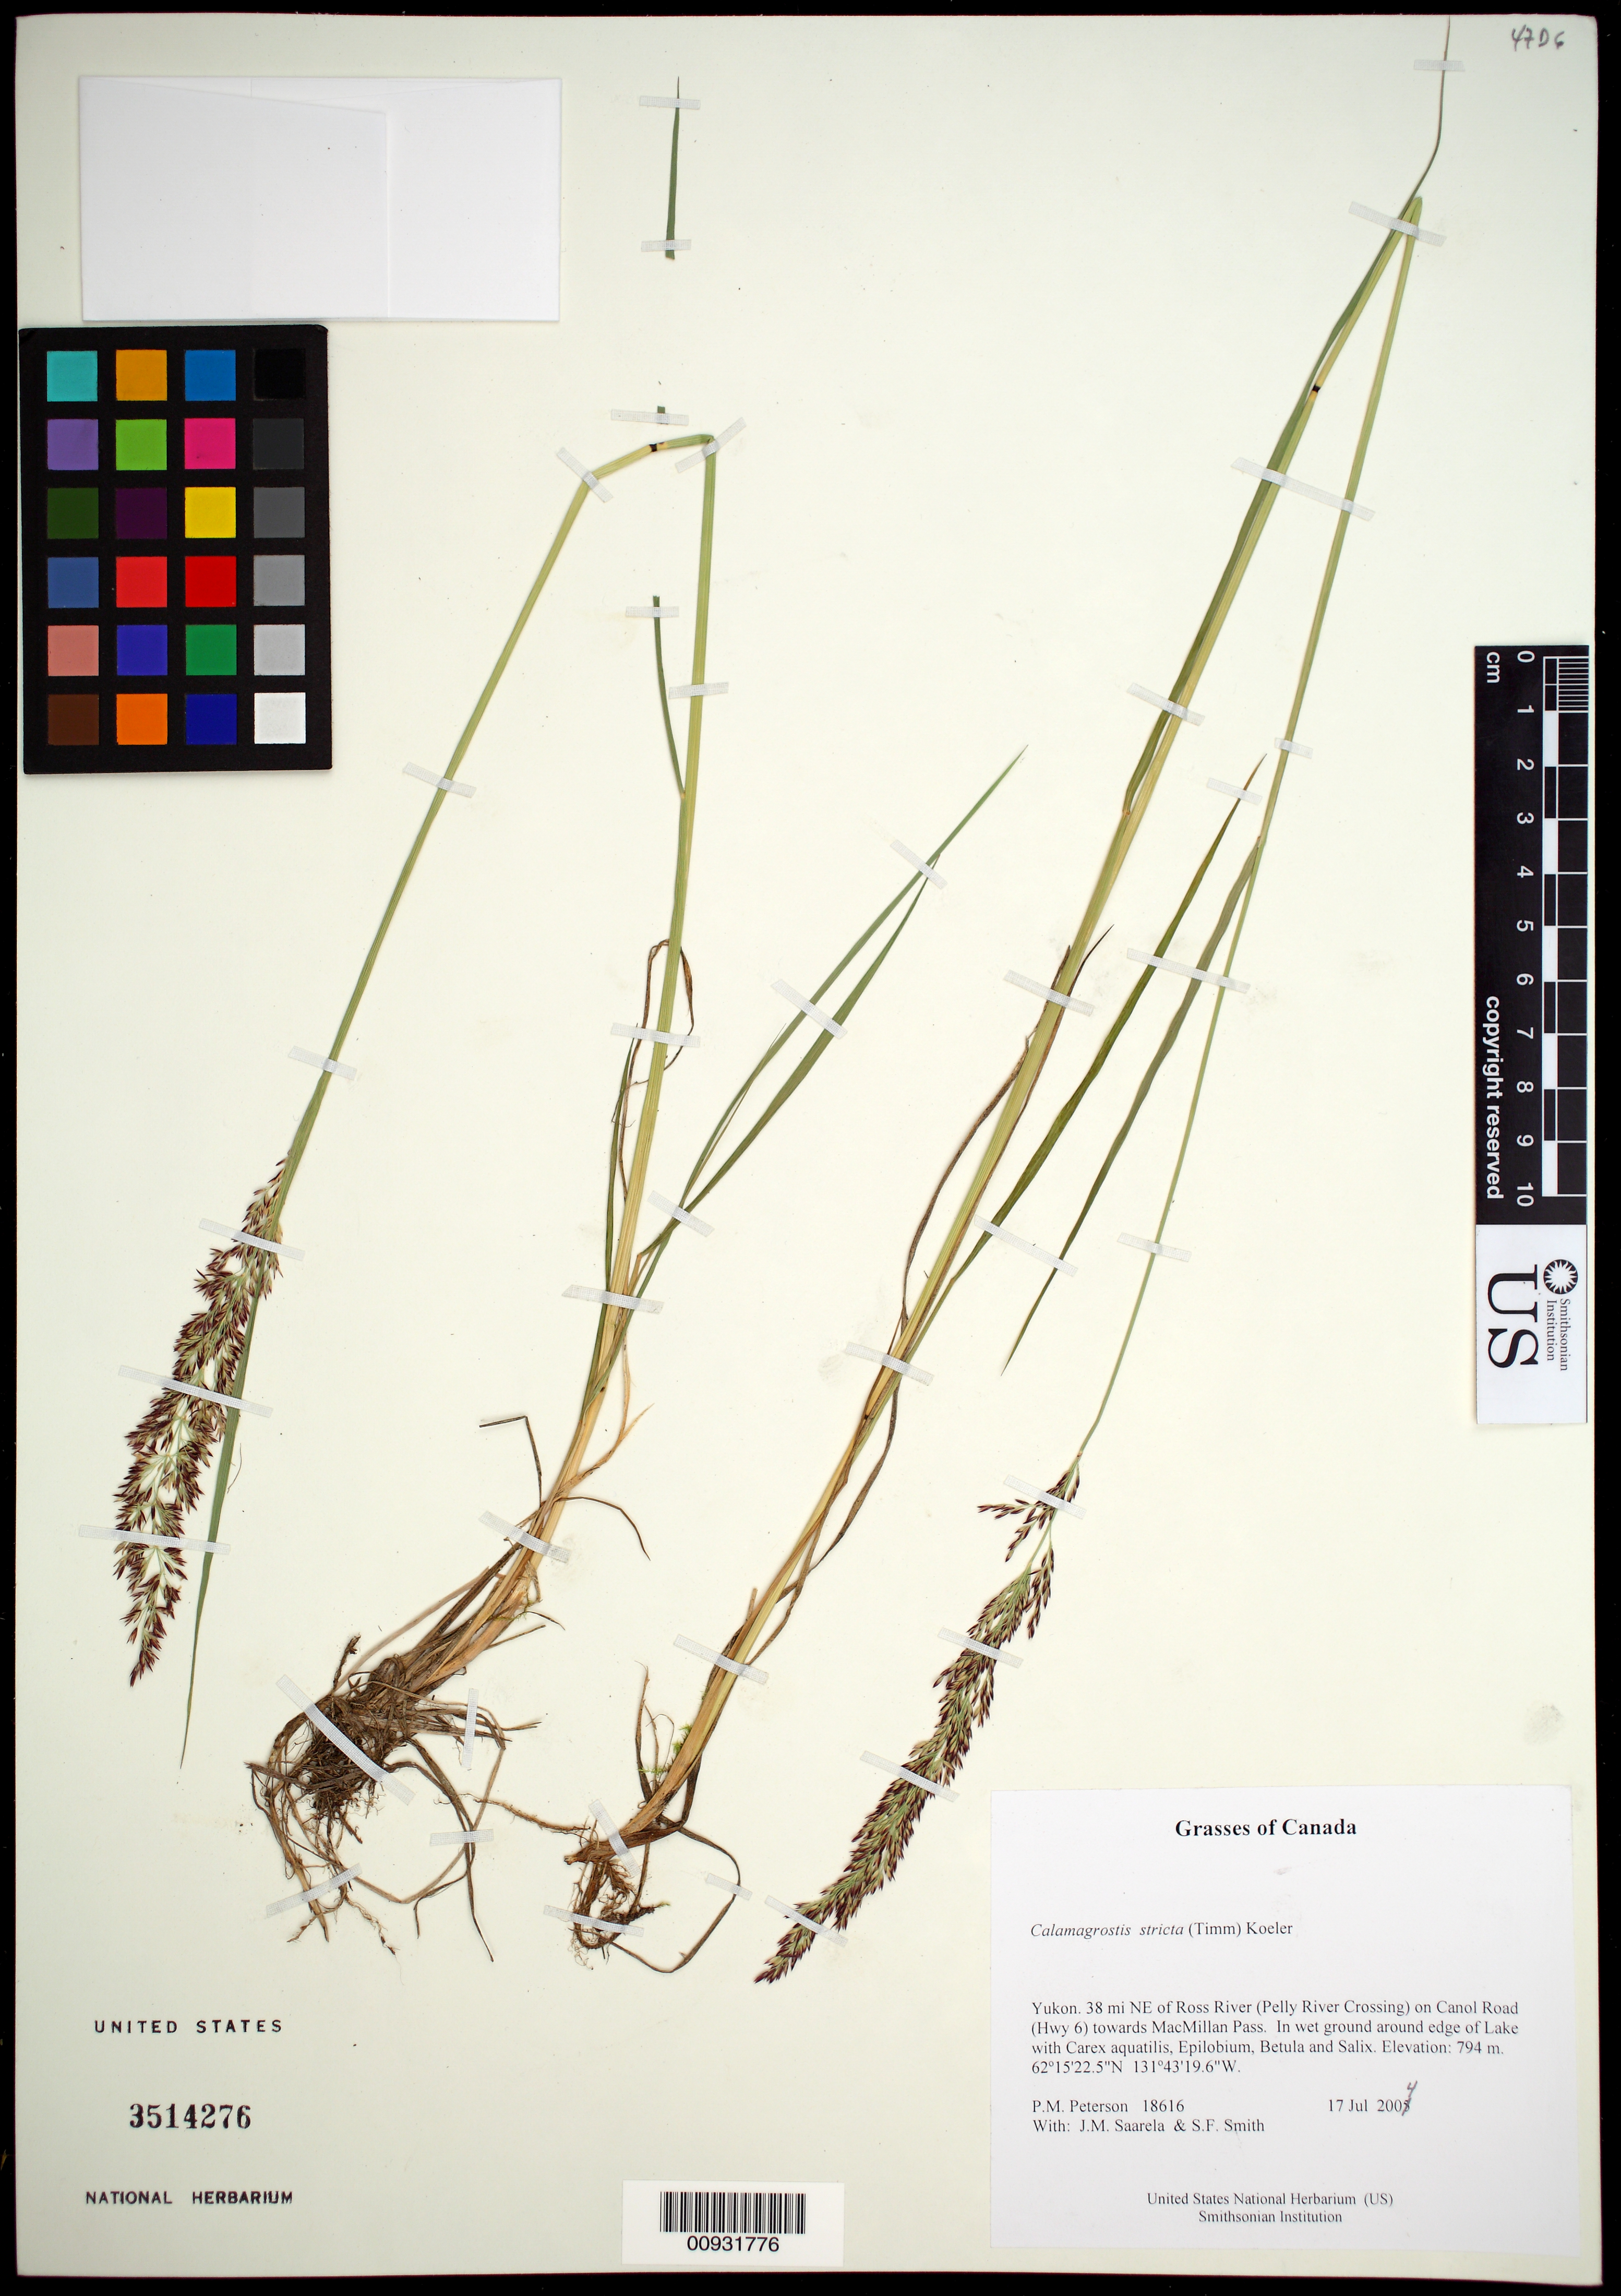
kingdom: Plantae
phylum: Tracheophyta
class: Liliopsida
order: Poales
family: Poaceae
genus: Calamagrostis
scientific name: Calamagrostis neglecta subsp. neglecta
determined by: Poaceae Reorganization Project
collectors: P. M. Peterson, J. Saarela & S.F. Smith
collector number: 18616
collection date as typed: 17 Jul 2004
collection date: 2004-07-17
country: Canada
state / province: Yukon Territory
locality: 38 mi NE of Ross River (Pelly River Crossing) on Canol Road (Hwy 6) towards MacMillan Pass. In wet ground around edge of Lake with Carex aquatilis, Epilobium, Betula and Salix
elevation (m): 794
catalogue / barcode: US 3514276